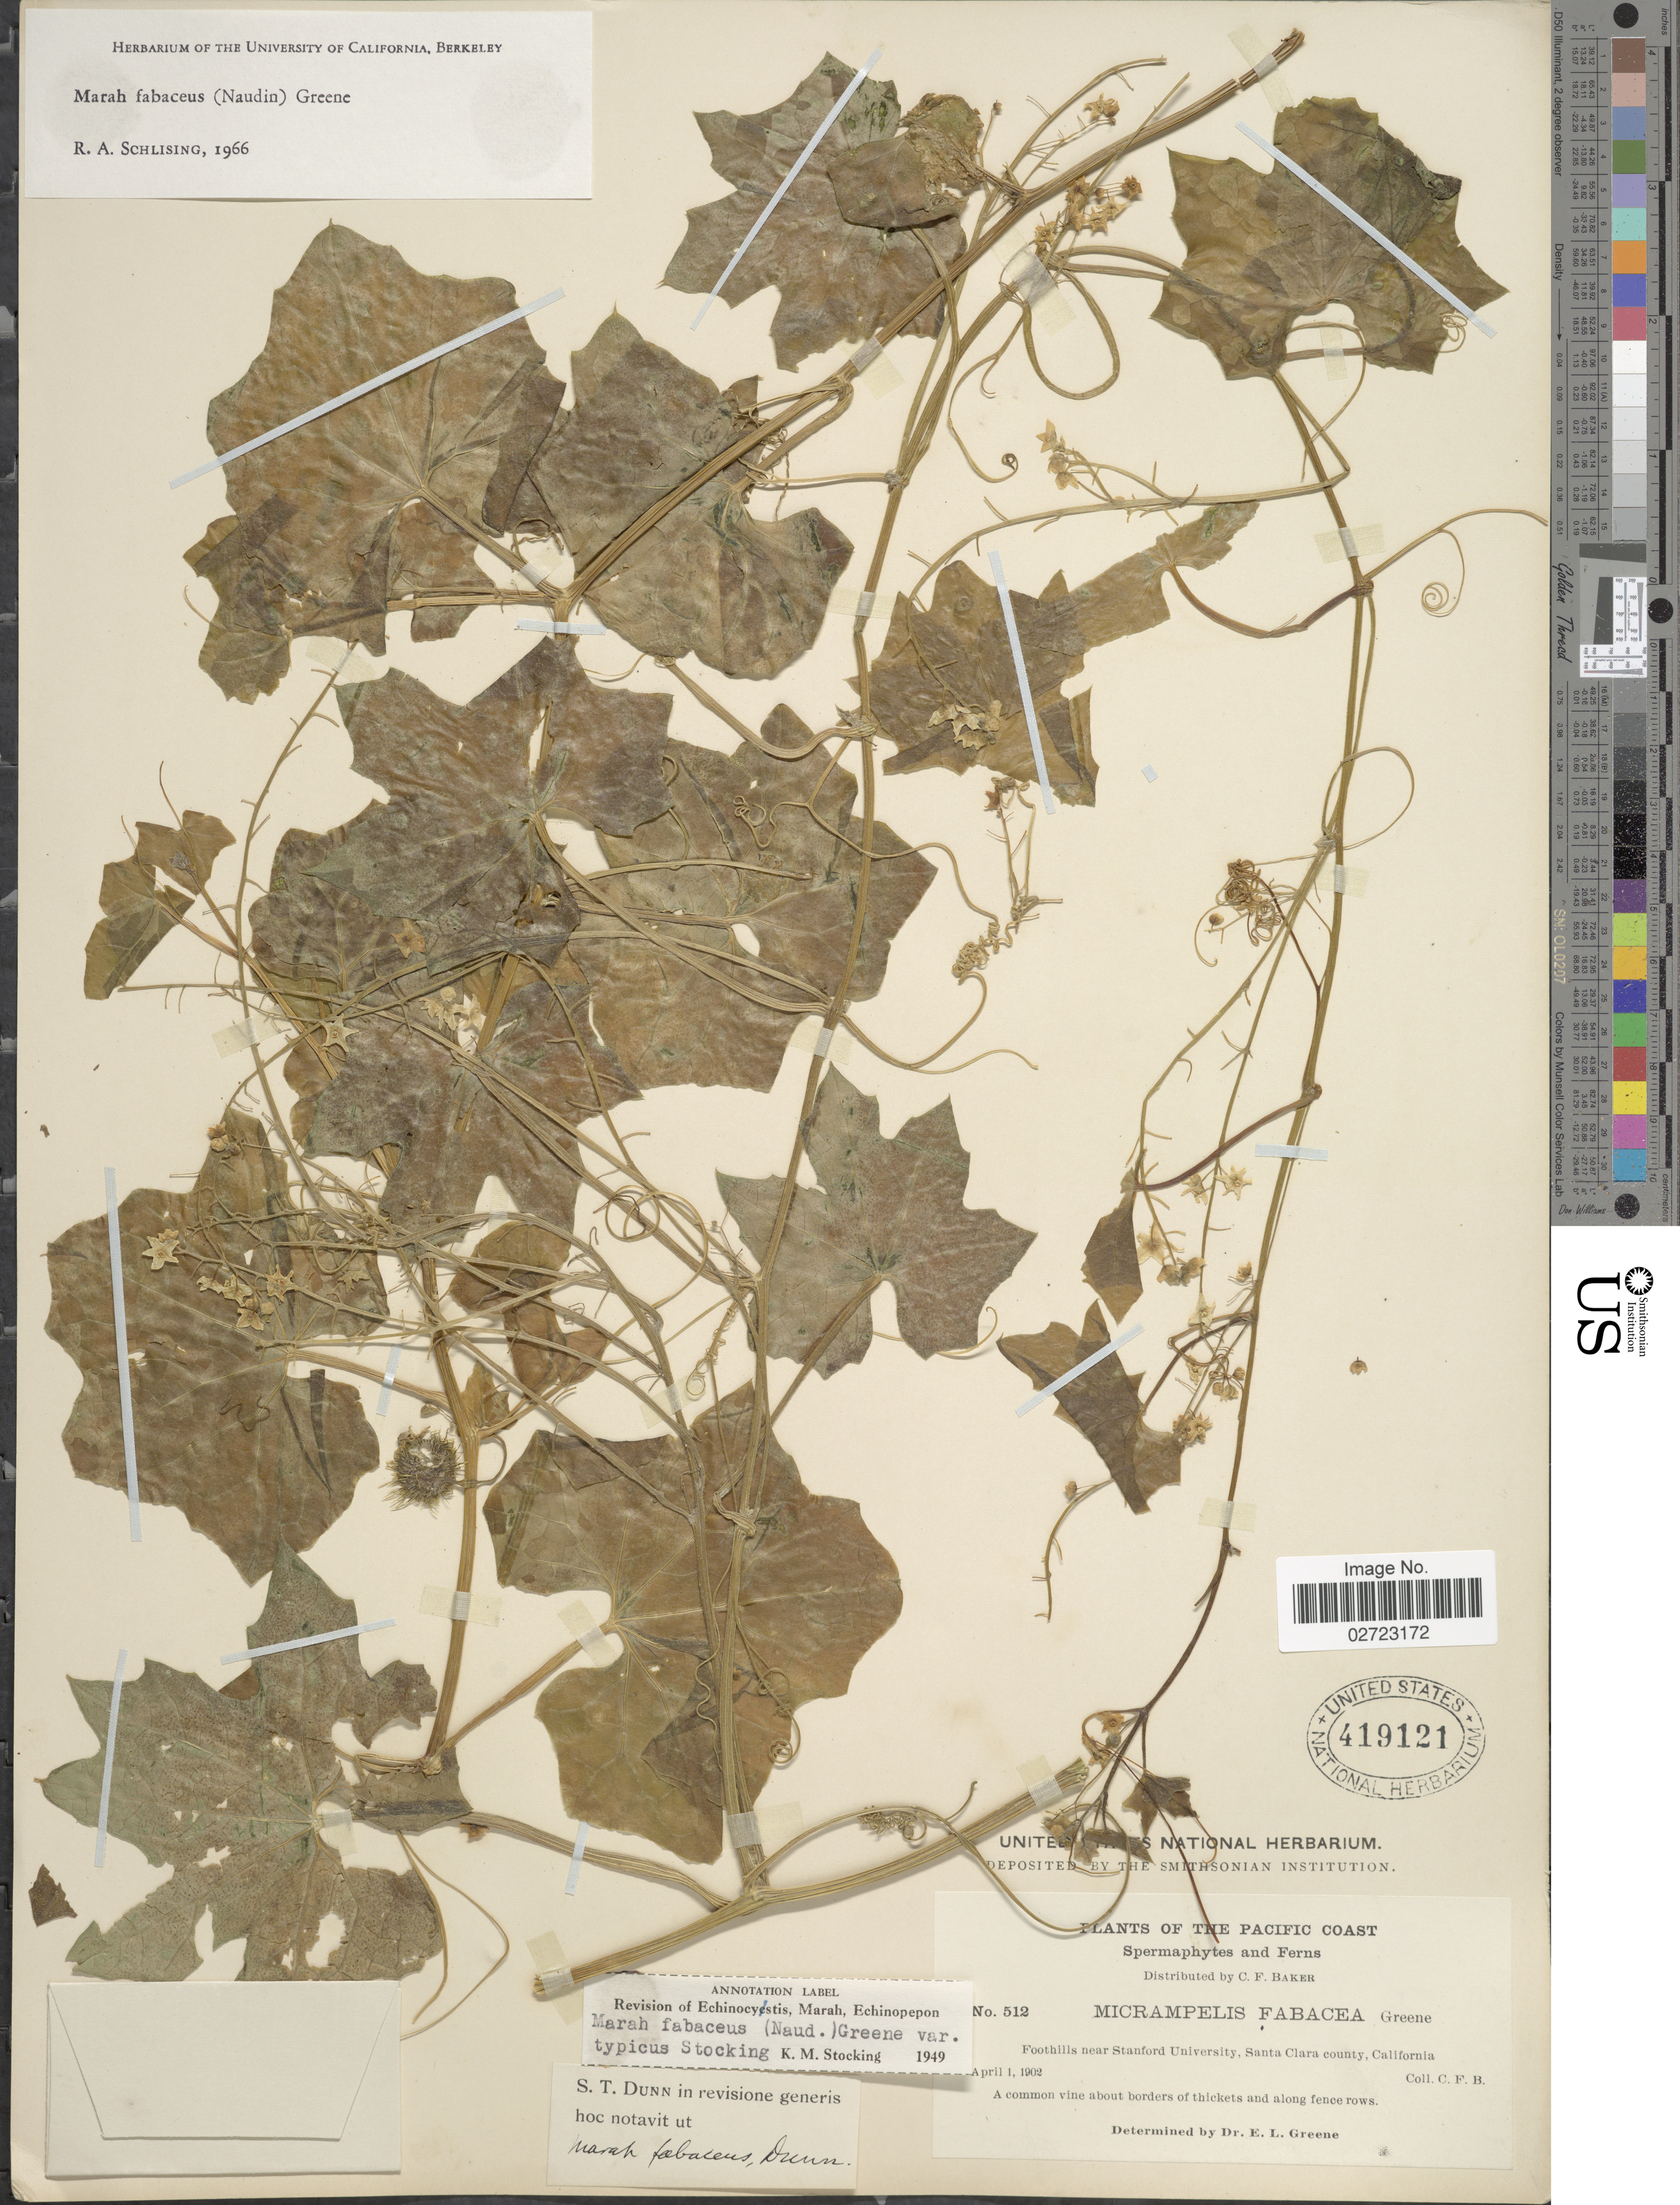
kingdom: Plantae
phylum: Tracheophyta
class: Magnoliopsida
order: Cucurbitales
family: Cucurbitaceae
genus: Marah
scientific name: Marah fabacea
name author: (Naudin) Greene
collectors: C. F. Baker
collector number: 512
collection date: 1902-04-01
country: United States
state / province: California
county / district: Santa Clara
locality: The Pacific Coast, Foothills near Stanford University, Santa Clara county.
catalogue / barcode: US 419121